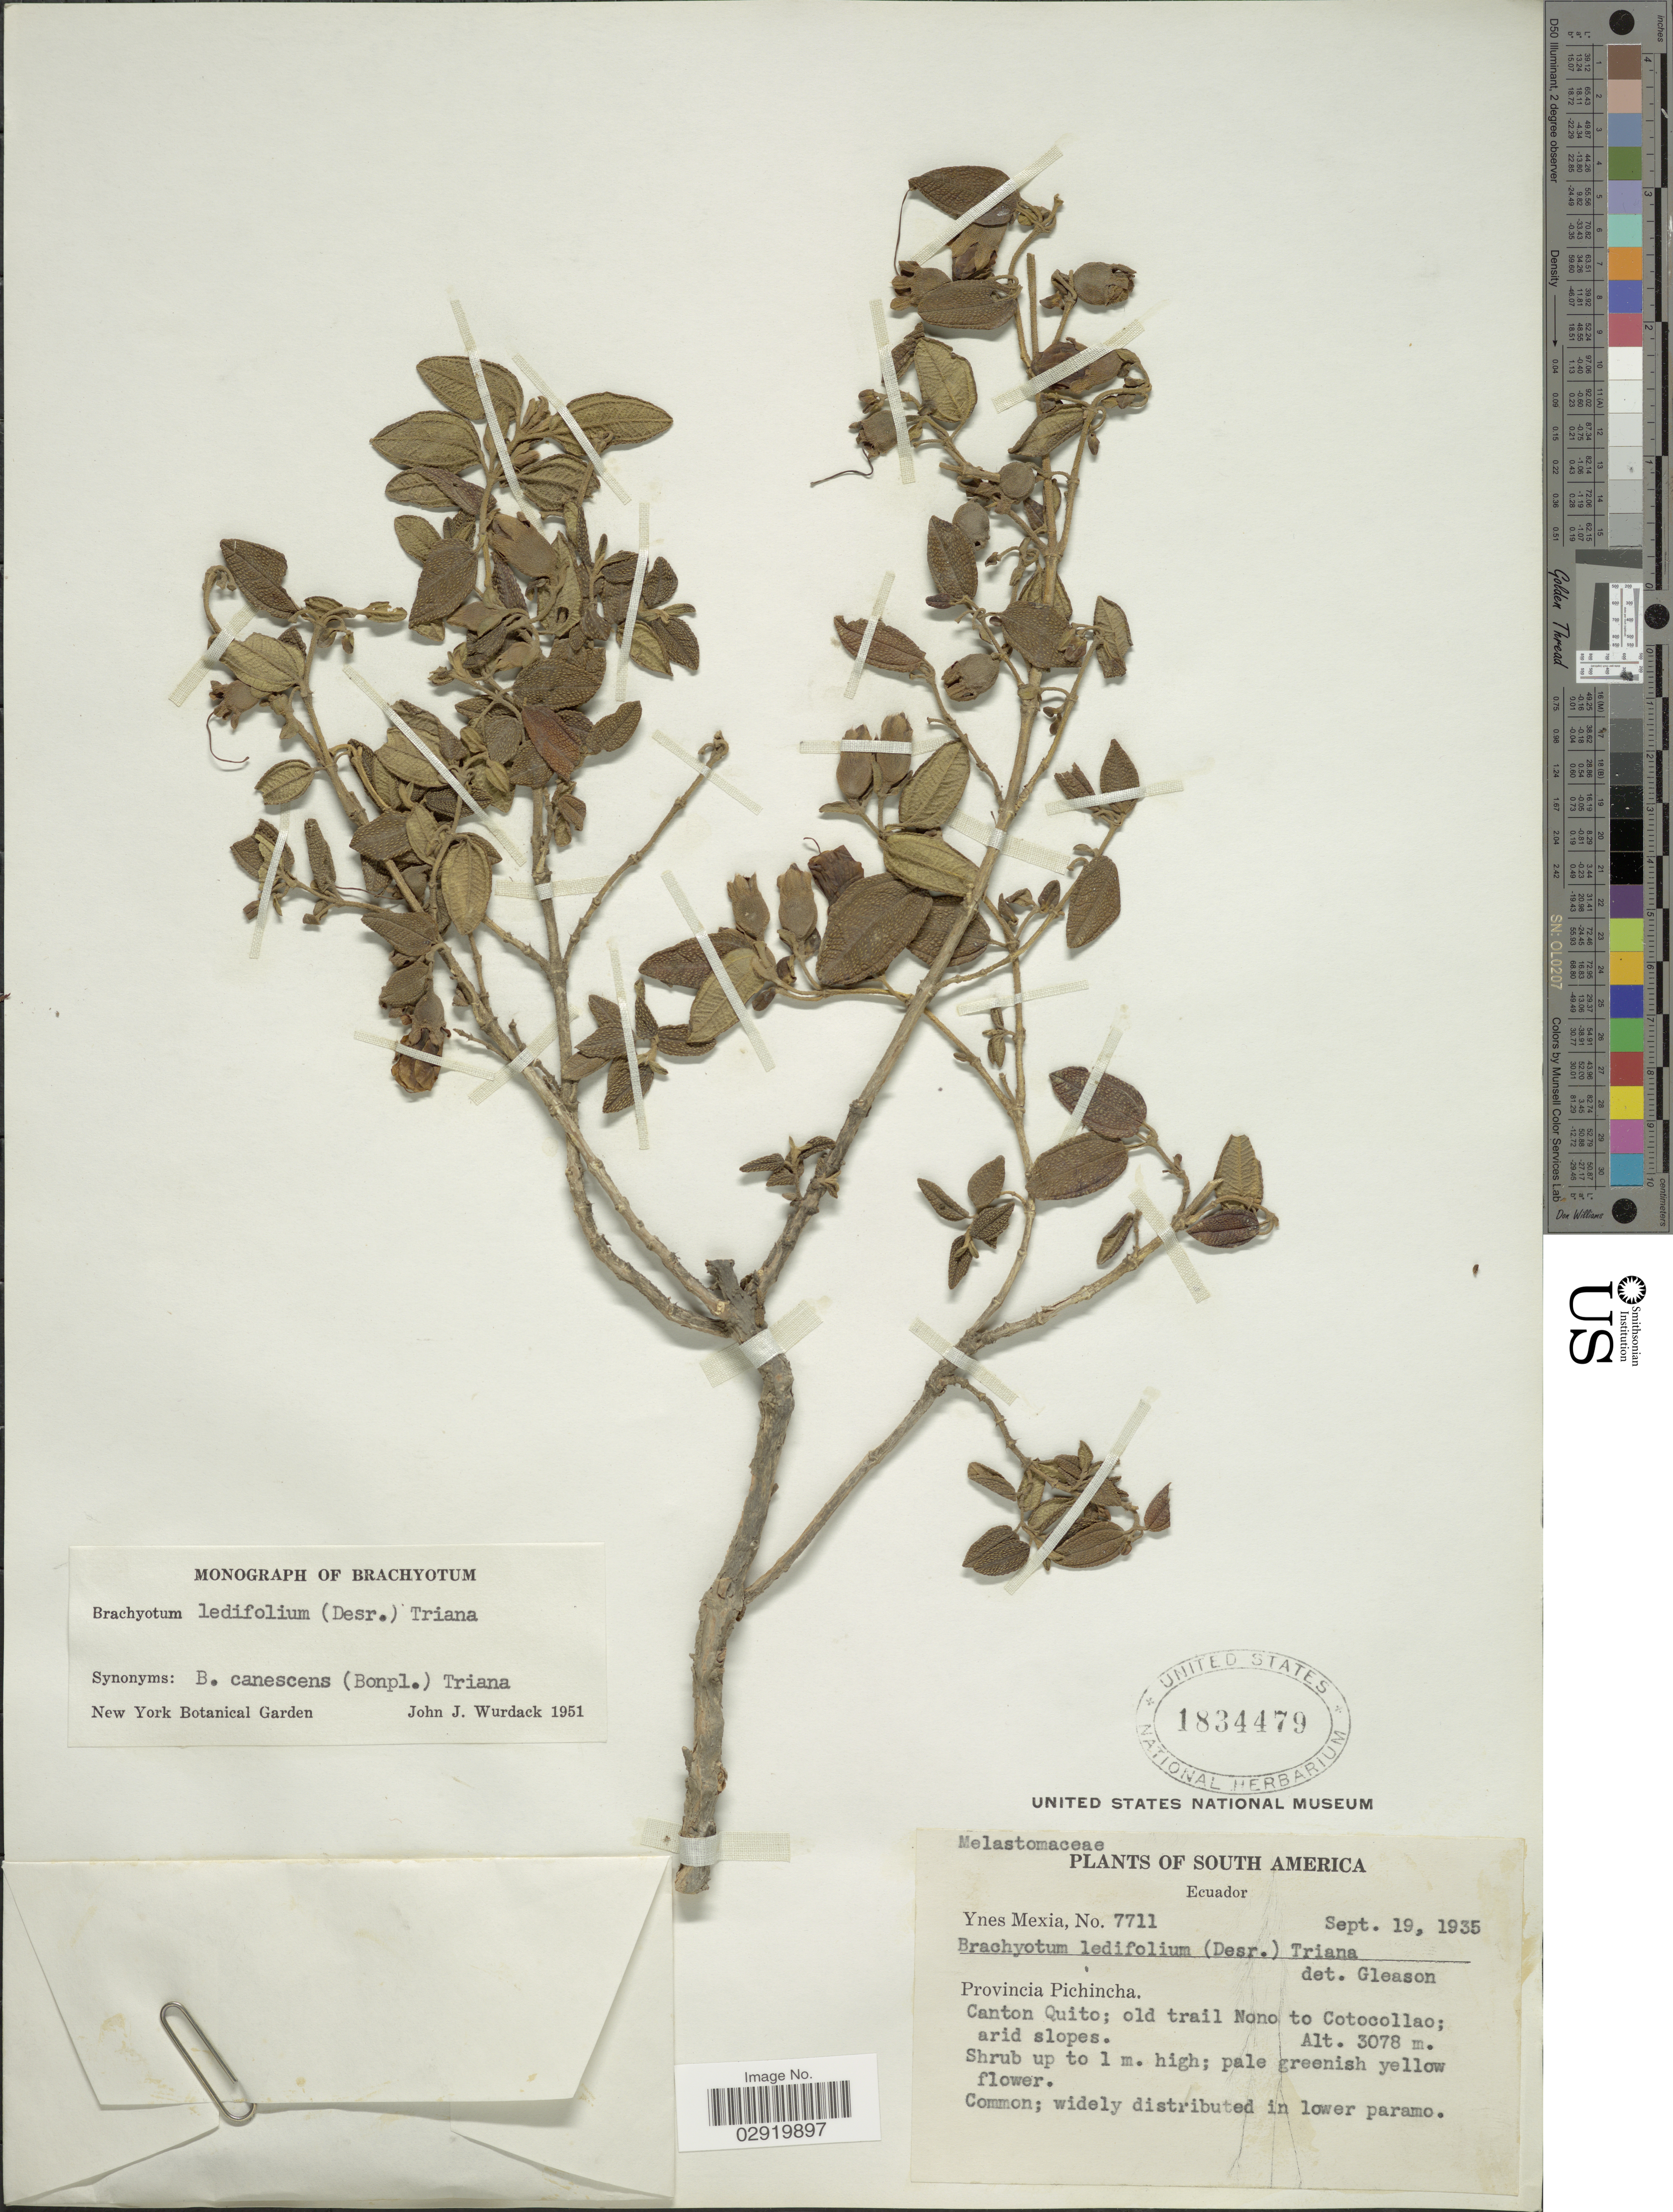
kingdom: Plantae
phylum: Tracheophyta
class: Magnoliopsida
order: Myrtales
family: Melastomataceae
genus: Brachyotum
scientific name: Brachyotum ledifolium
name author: (Desr.) Triana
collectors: Y. Mexia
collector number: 7711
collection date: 1935-09-19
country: Ecuador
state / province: Pichincha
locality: Canton Quito; old trail Nono to Cotocollao; arid slopes.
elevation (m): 3078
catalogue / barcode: US 1834479